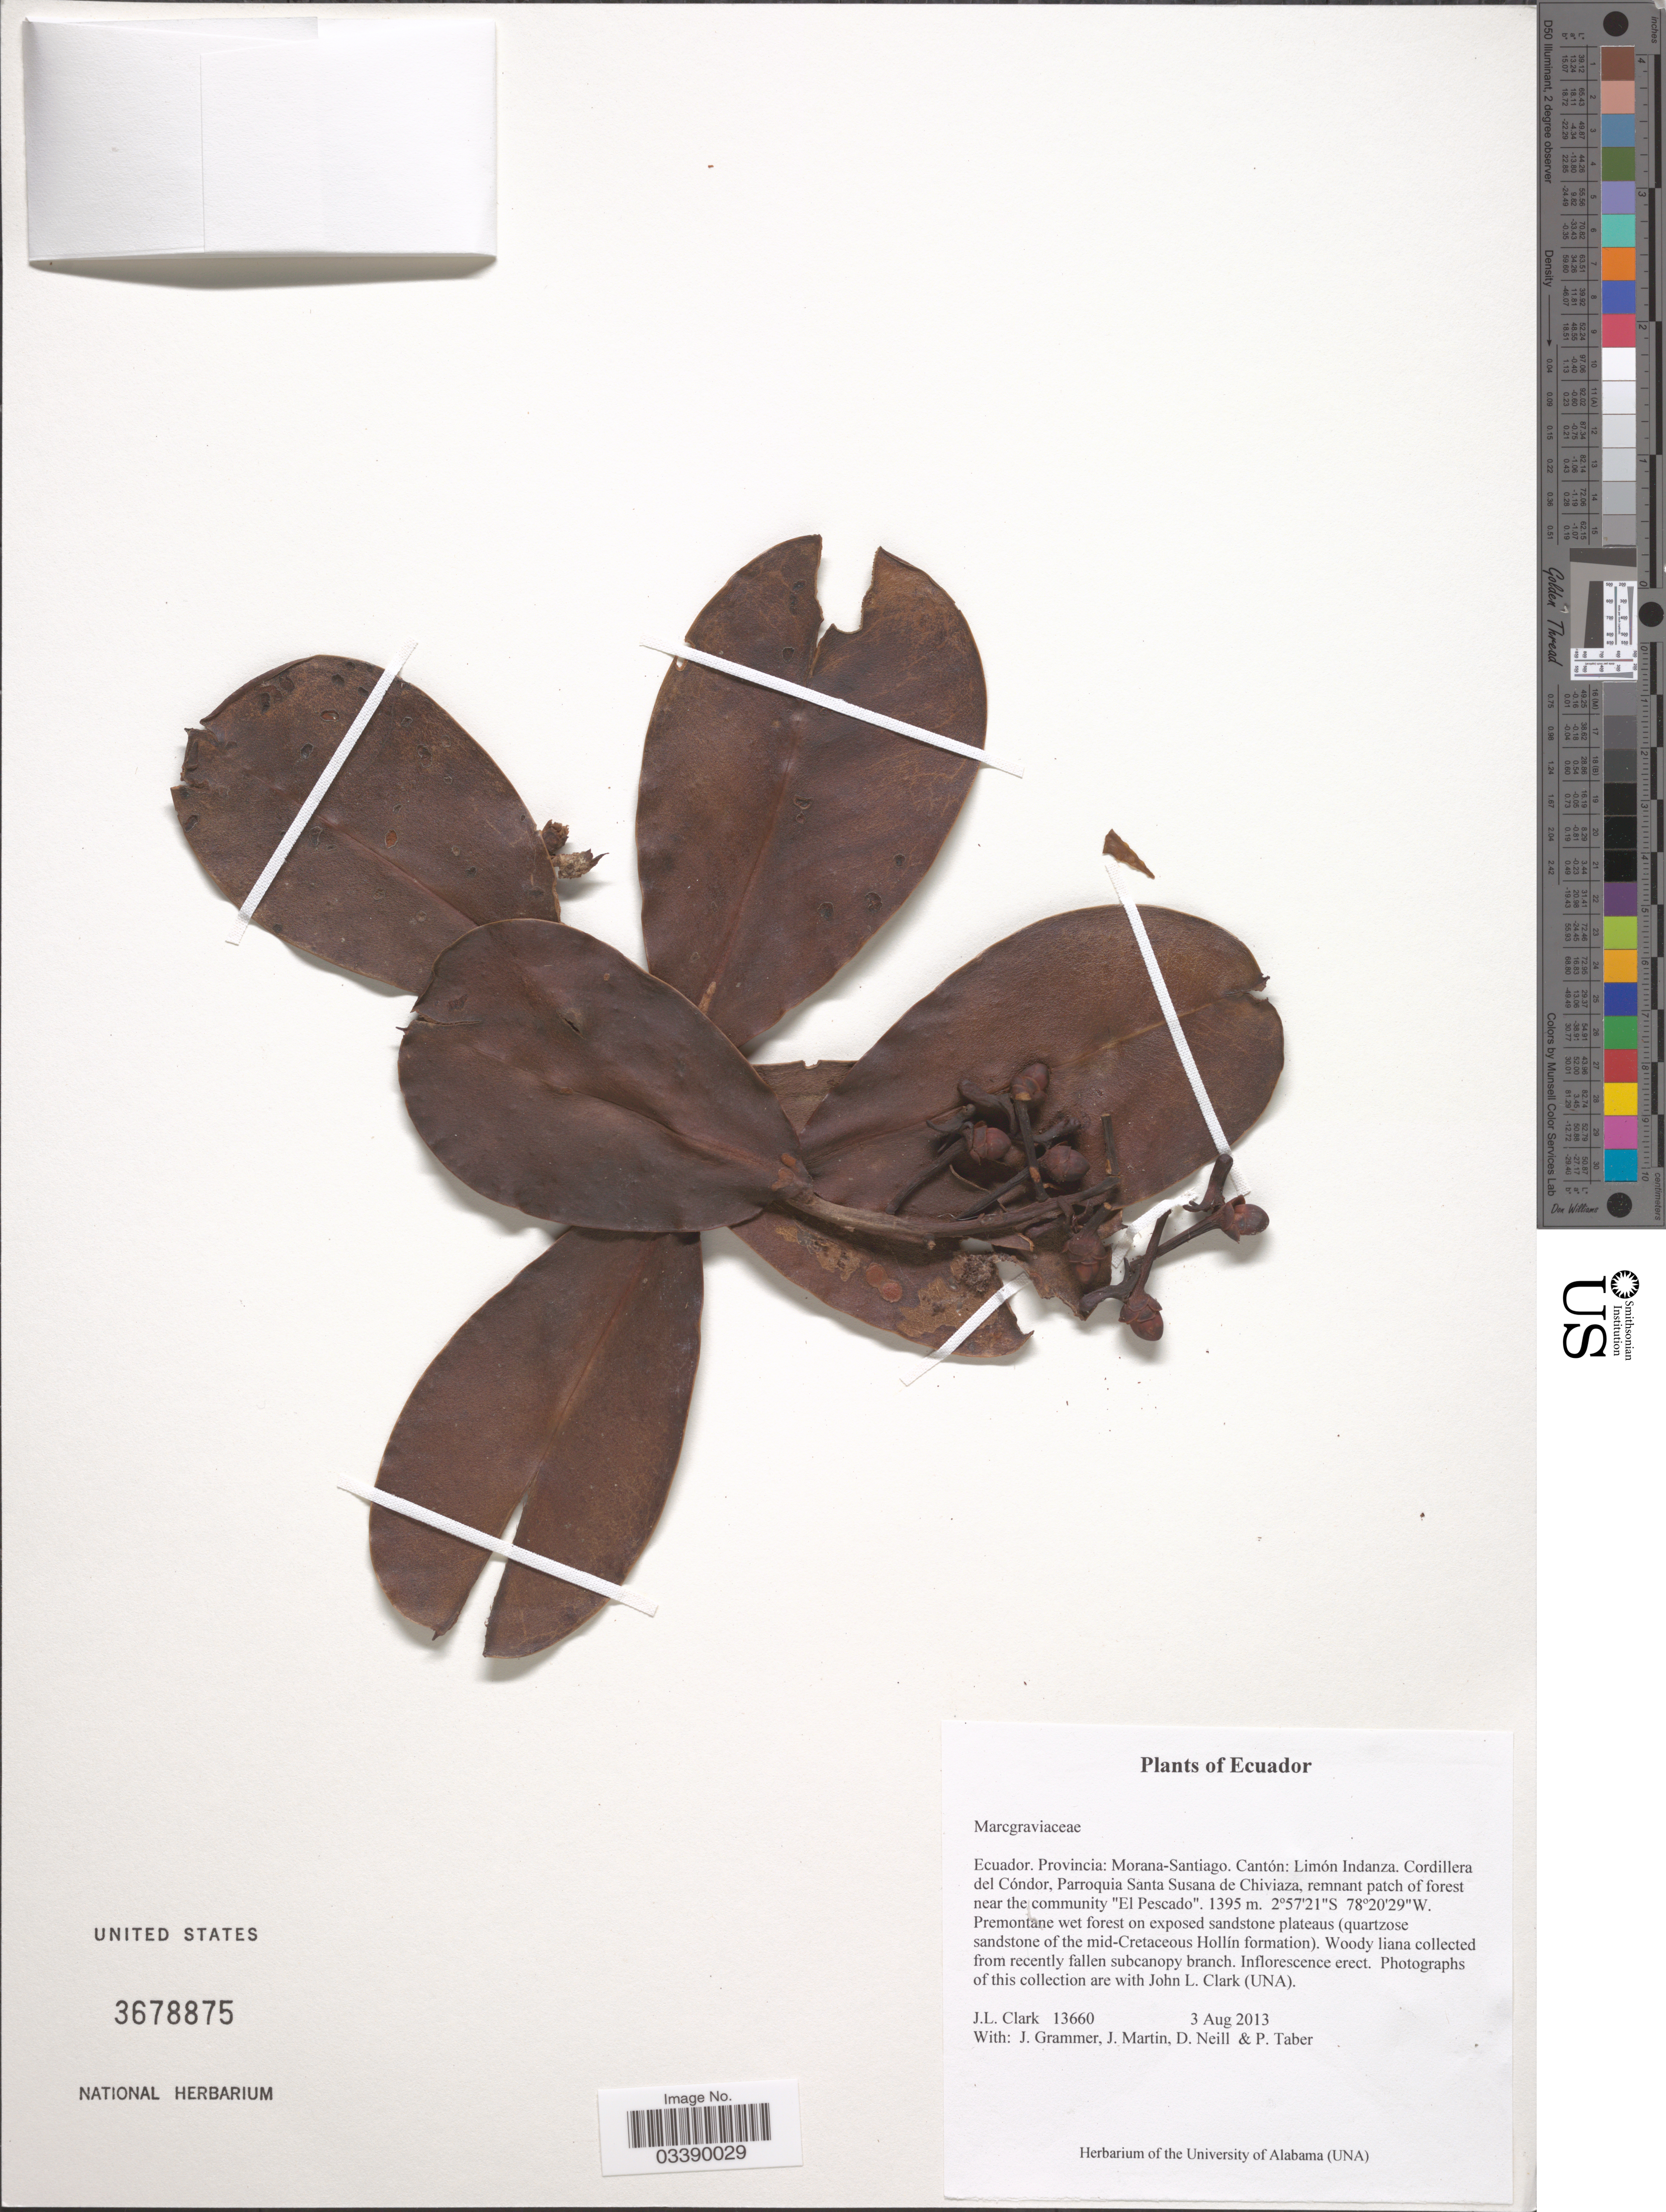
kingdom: Plantae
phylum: Tracheophyta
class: Magnoliopsida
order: Ericales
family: Marcgraviaceae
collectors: J. L. Clark, J. Grammer, J. Martin, D. Neill & P. Taber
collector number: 13660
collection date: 2013-08-03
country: Ecuador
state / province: Morona-Santiago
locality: Cantón: Limón Indanza. Cordillera del Condór, Parroquia Santa Susana de Chiviaza, remnant patch of forest near the community 'El Pescado'.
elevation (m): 1395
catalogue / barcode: US 3678875